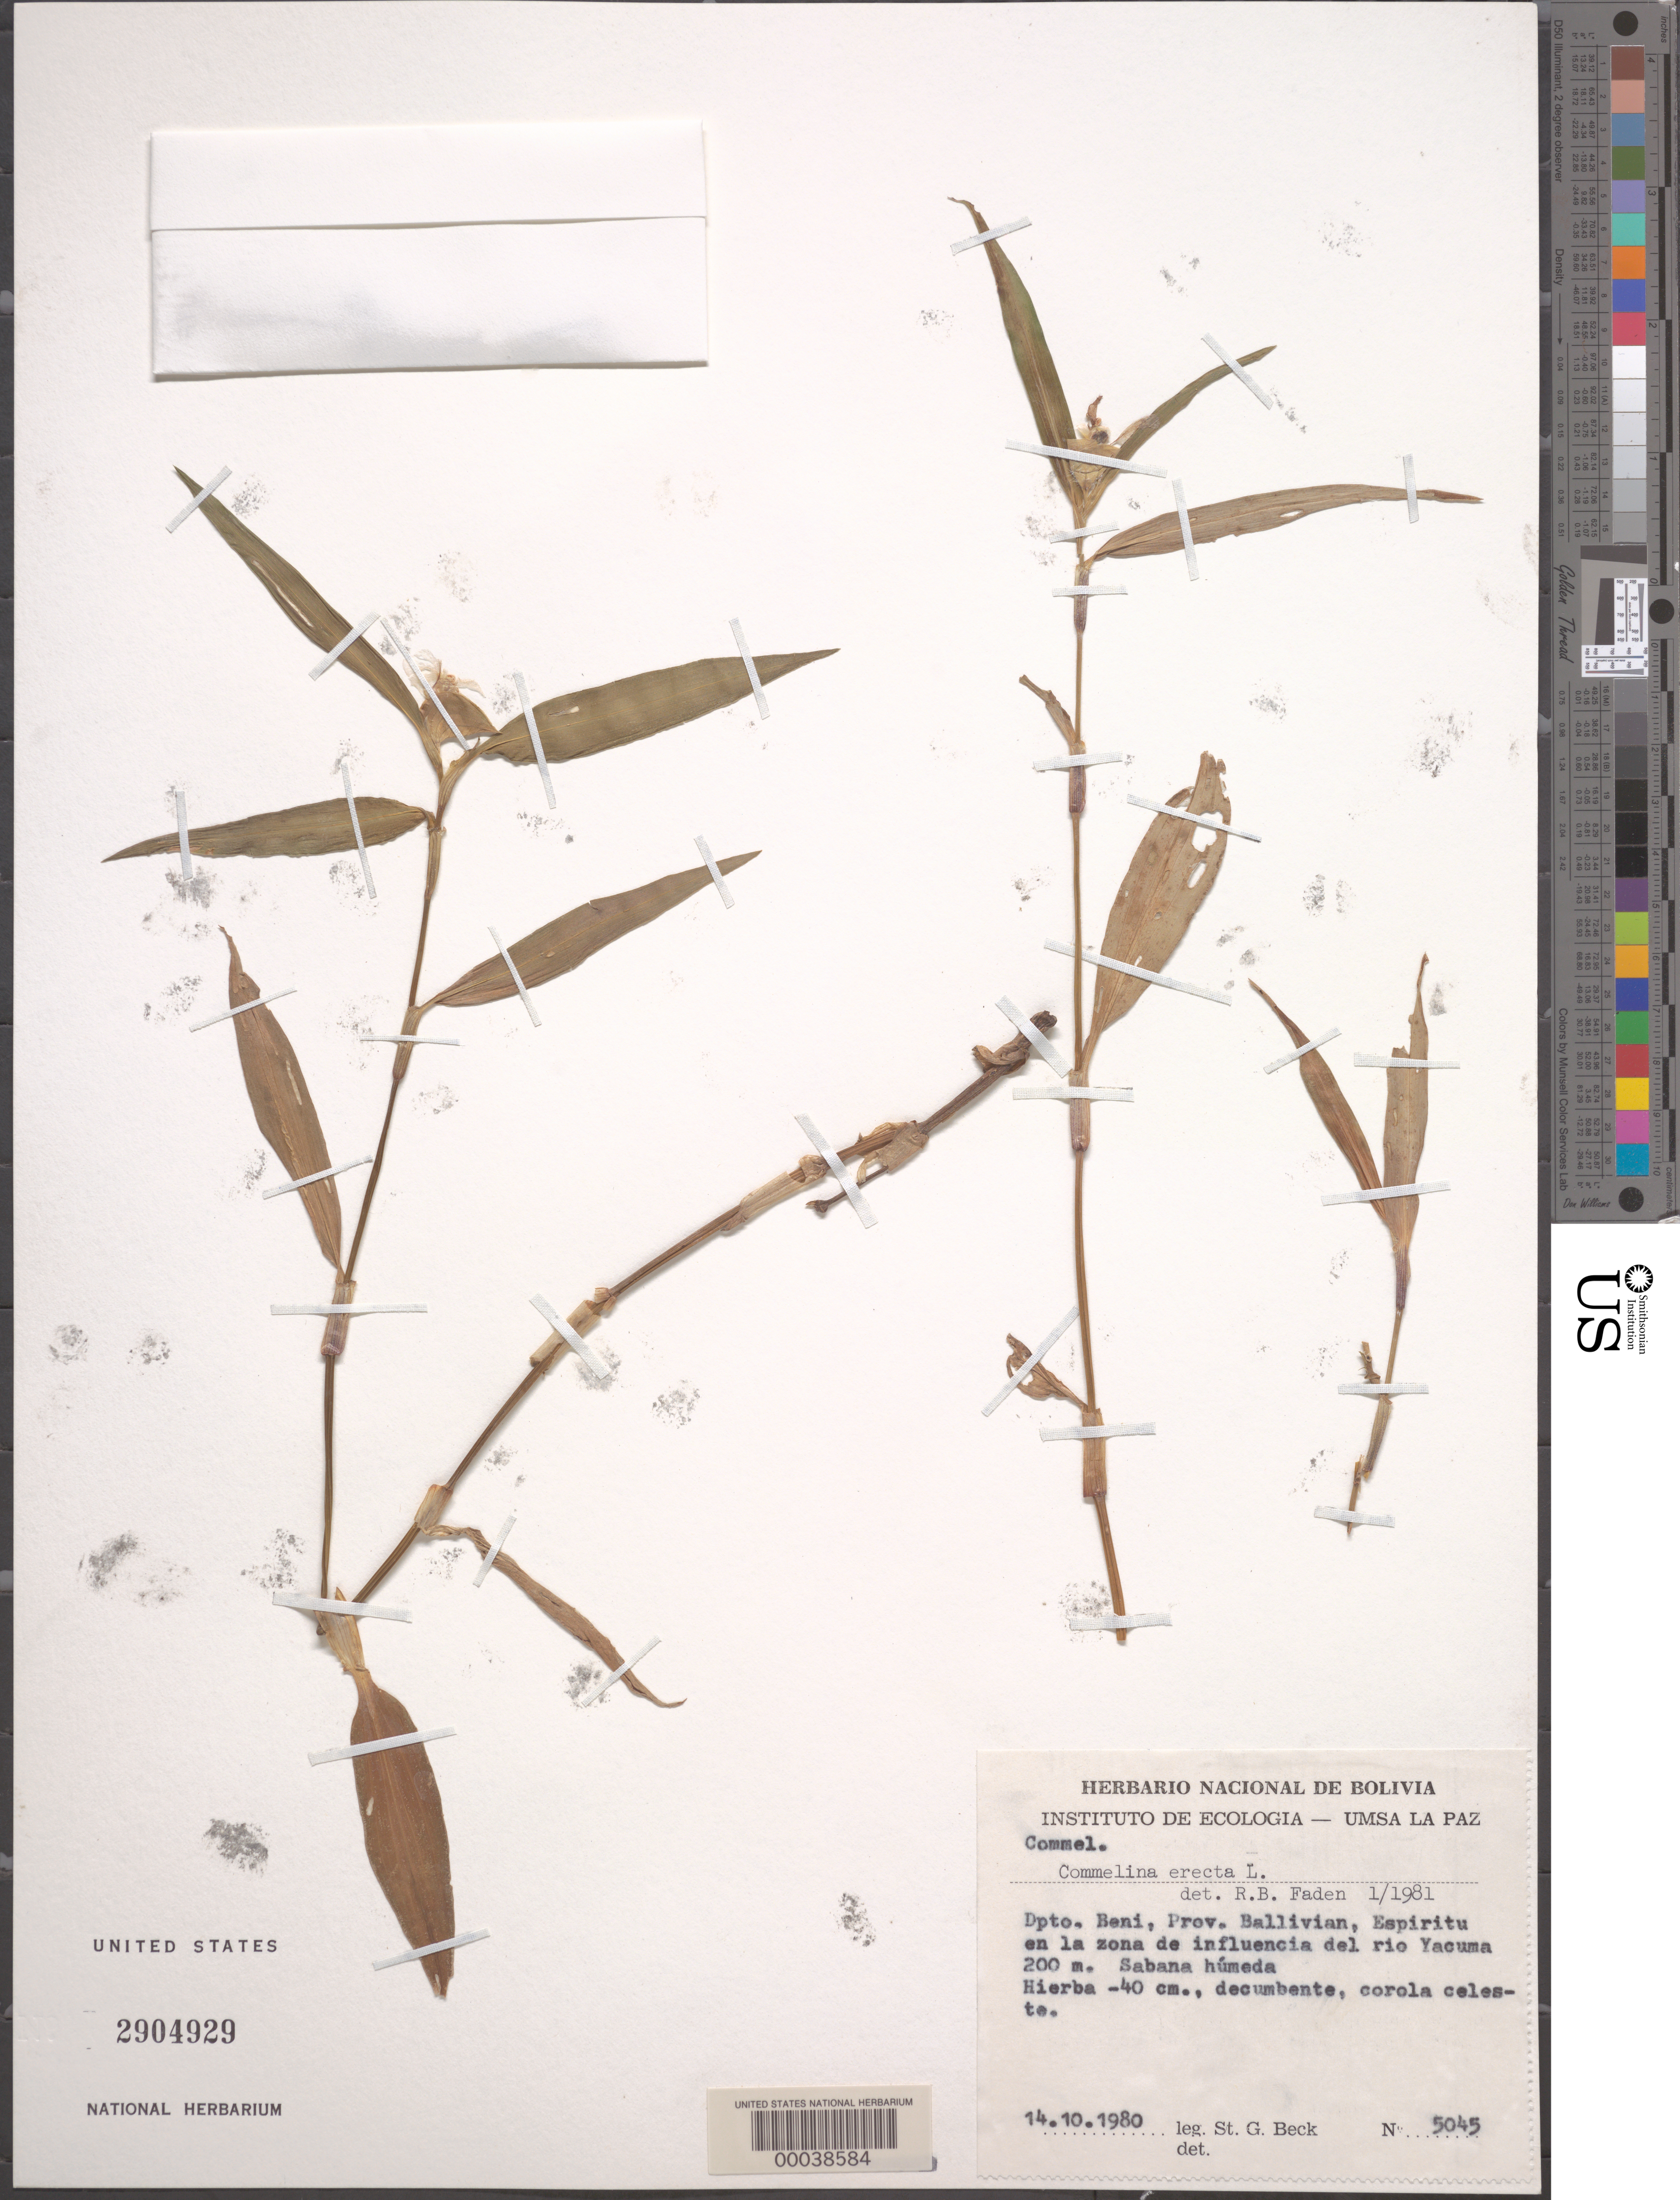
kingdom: Plantae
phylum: Tracheophyta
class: Liliopsida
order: Commelinales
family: Commelinaceae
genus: Commelina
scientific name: Commelina erecta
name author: L.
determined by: Faden, Robert B., (US), Smithsonian Institution - National Museum of Natural History (UNITED STATES)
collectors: S. G. Beck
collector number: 5045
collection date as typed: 14 Oct 1980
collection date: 1980-10-14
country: Bolivia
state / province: Beni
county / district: General José Ballivián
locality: Area where Espirito and Rio Yacuma meet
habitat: Moist grassy plain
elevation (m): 200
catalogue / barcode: US 2904929